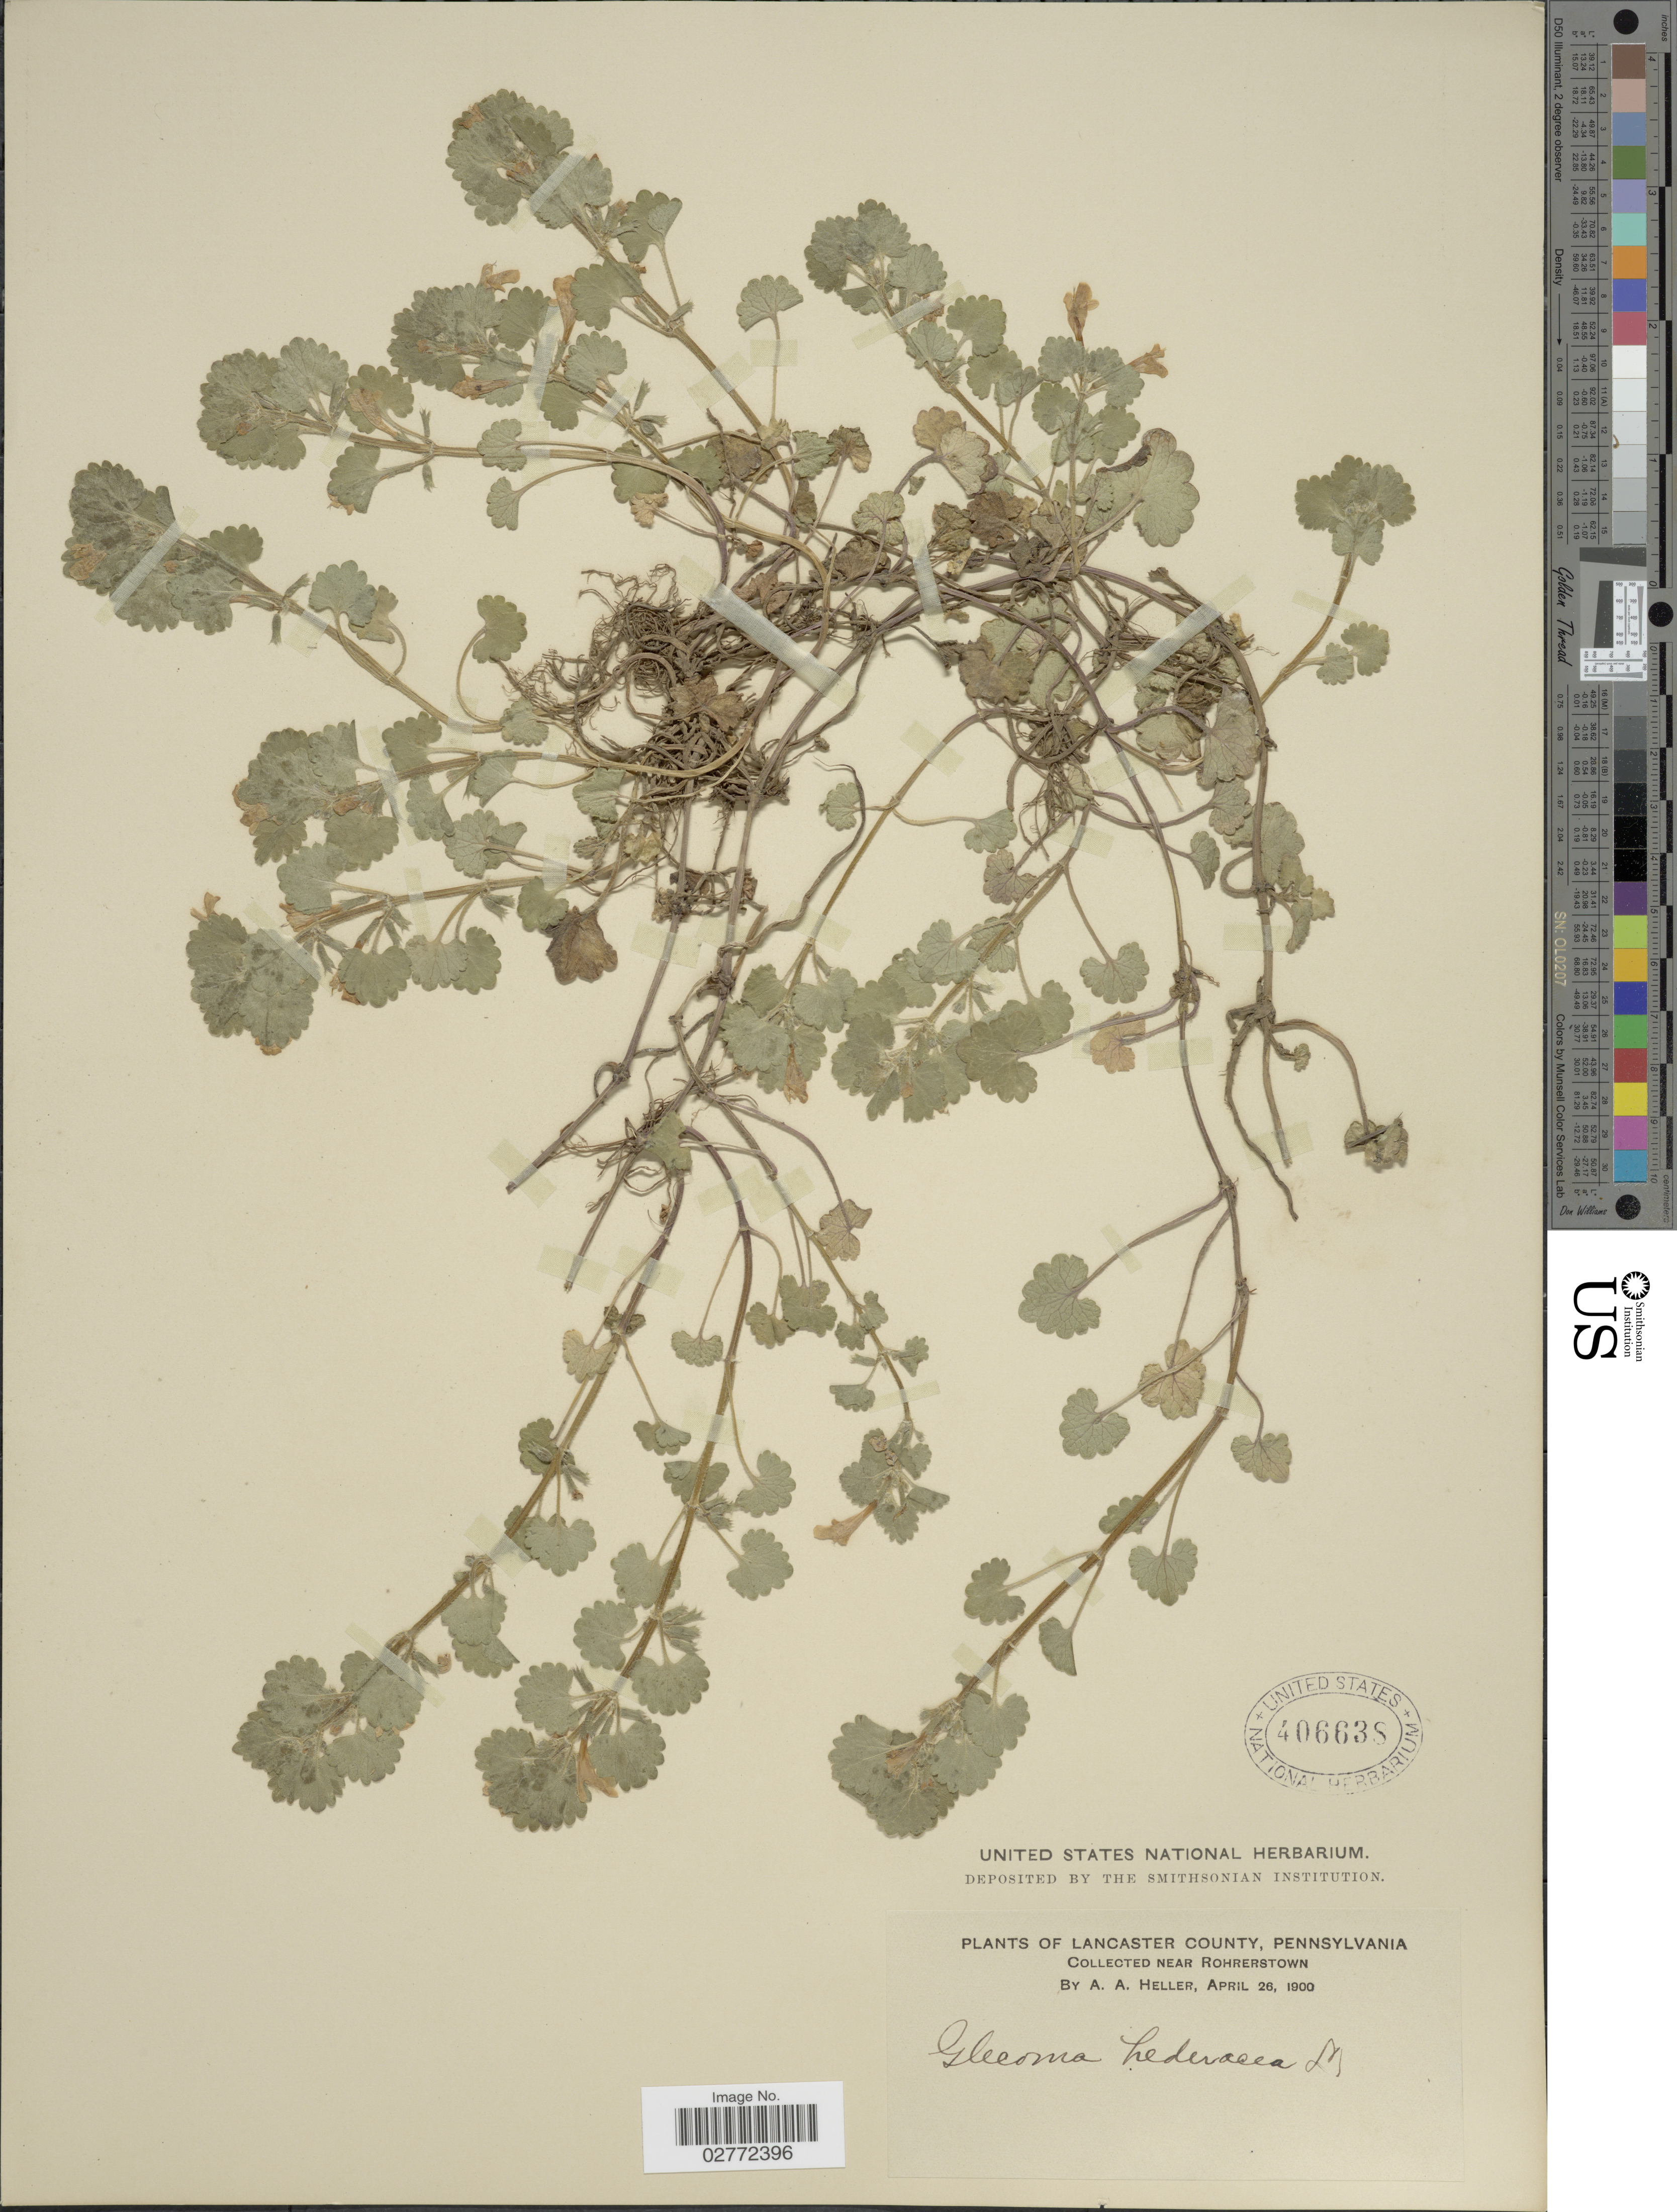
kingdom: Plantae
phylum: Tracheophyta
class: Magnoliopsida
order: Lamiales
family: Lamiaceae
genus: Glechoma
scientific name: Glechoma hederacea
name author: L.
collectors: A. A. Heller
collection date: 1900-04-26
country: United States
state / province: Pennsylvania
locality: Lancaster County. Near Rohrerstown.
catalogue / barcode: US 406638